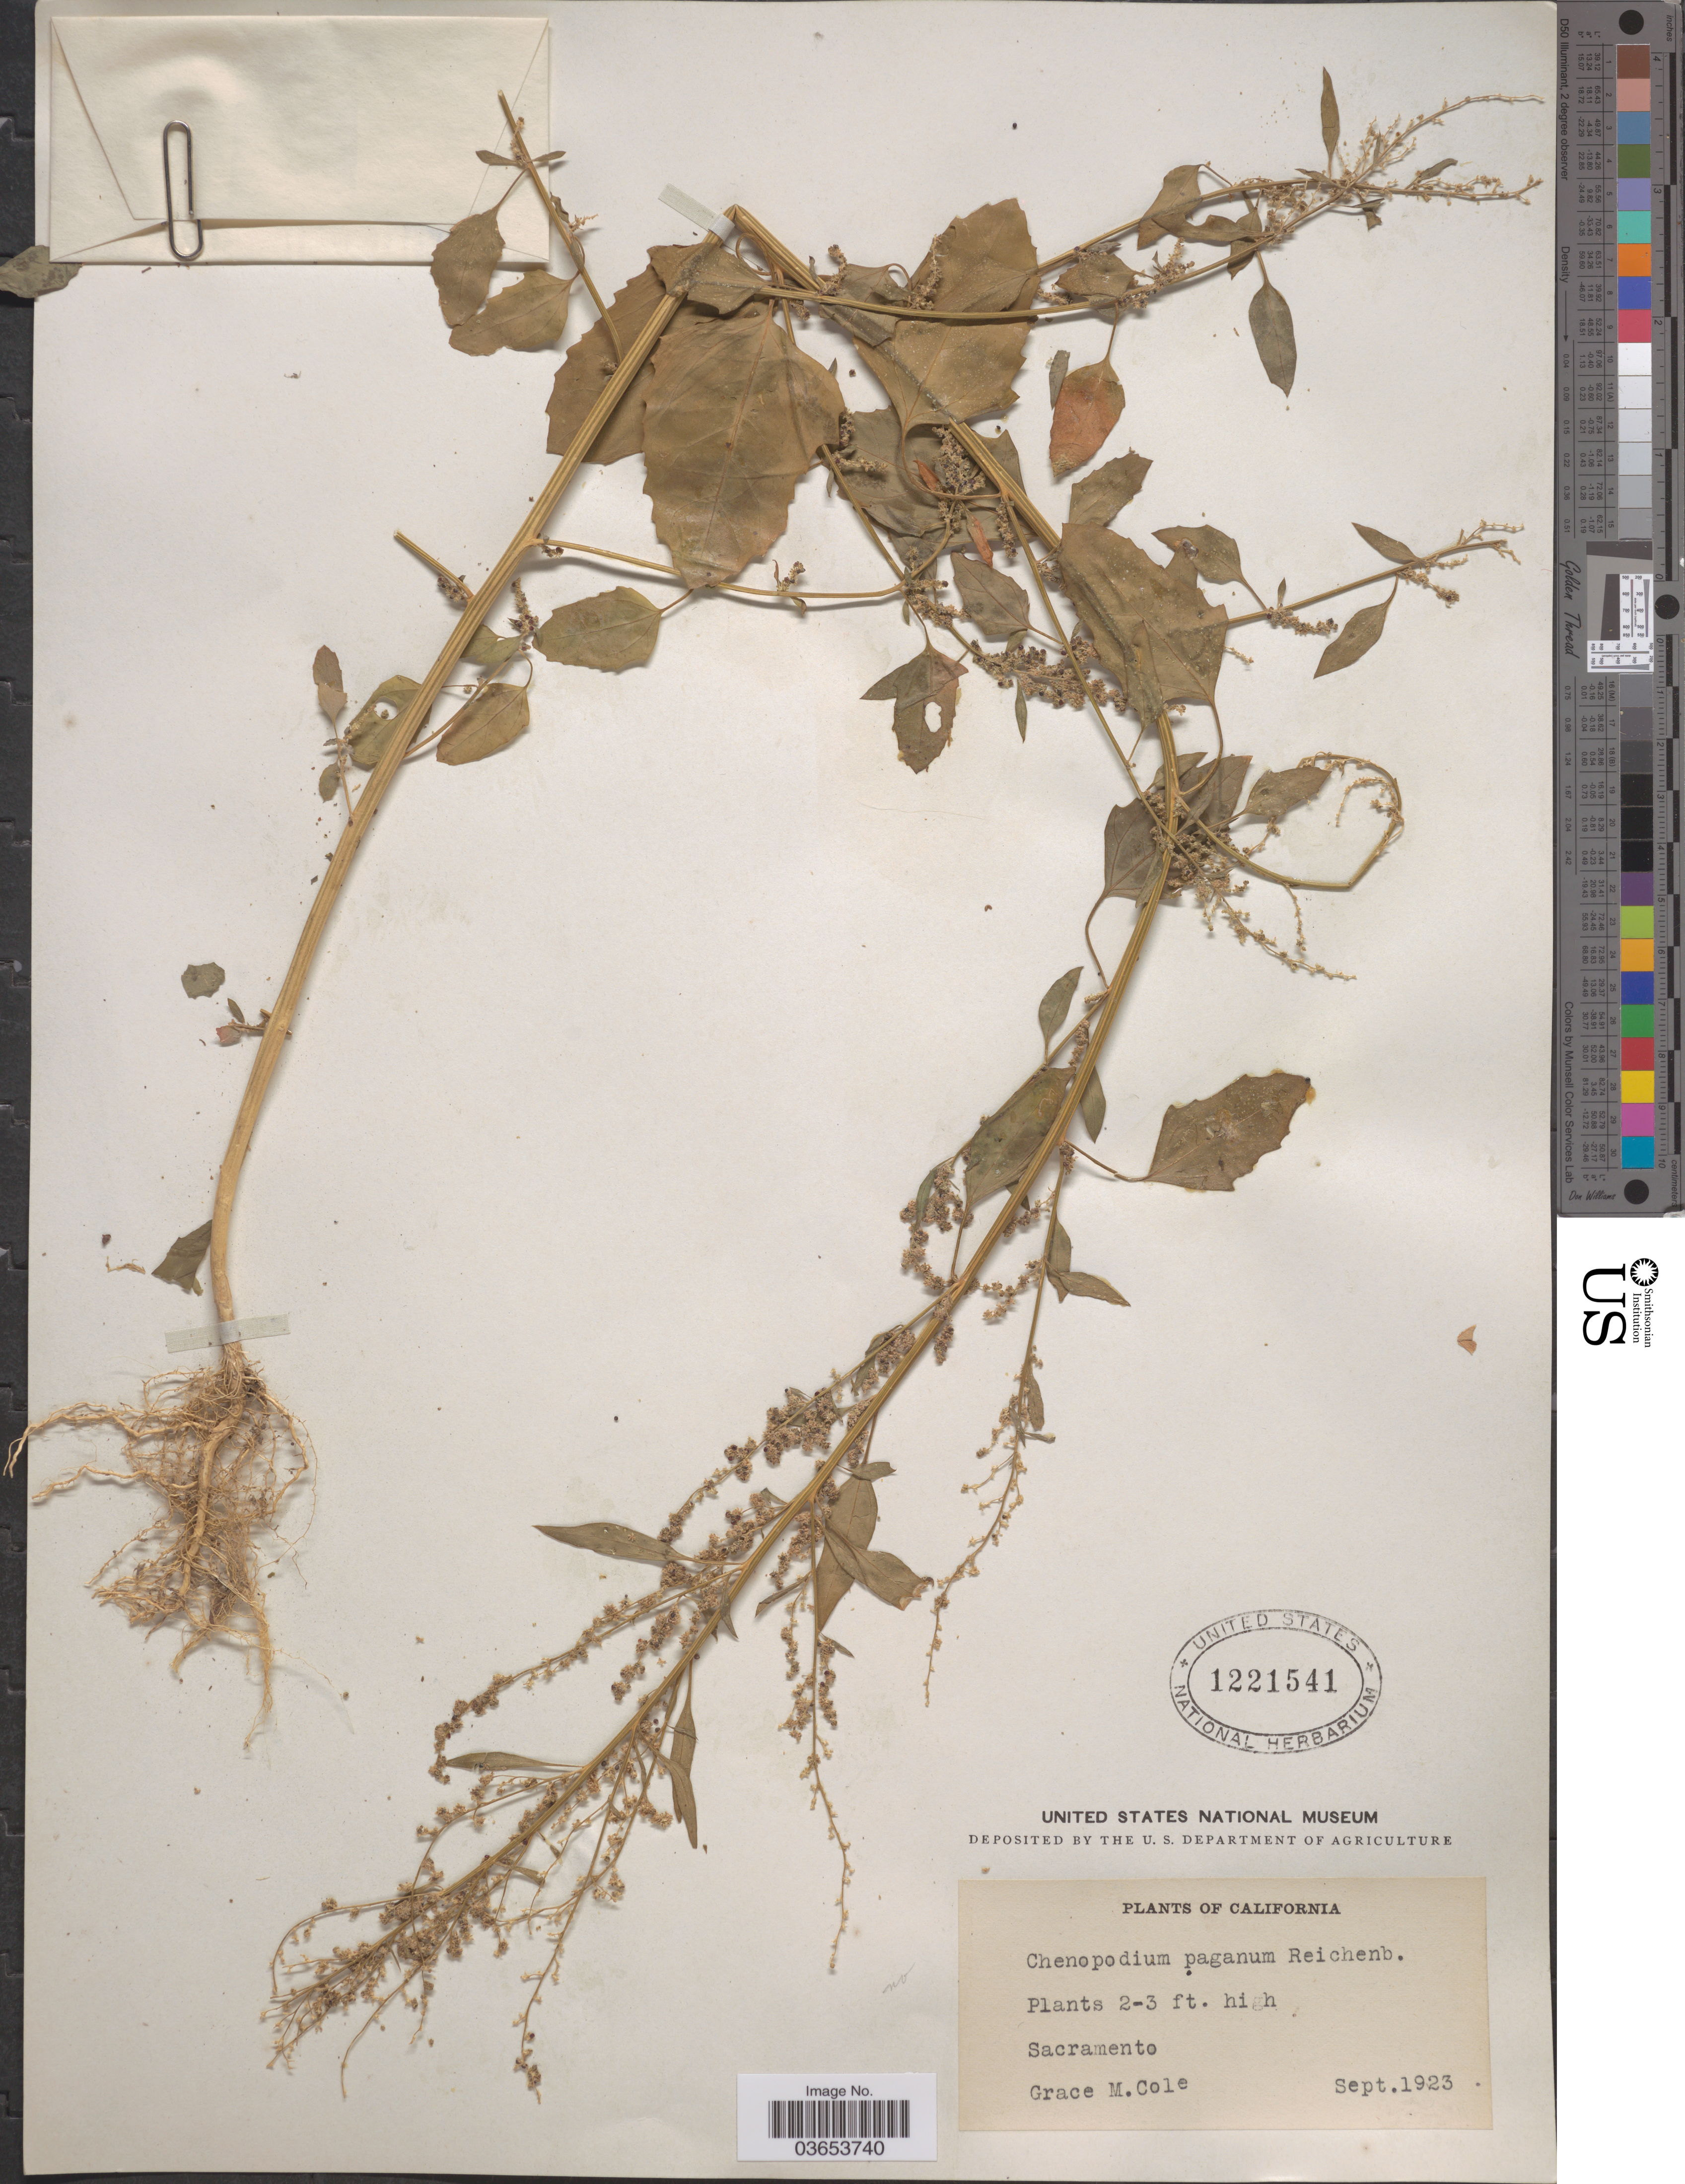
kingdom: Plantae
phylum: Tracheophyta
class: Magnoliopsida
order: Caryophyllales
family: Amaranthaceae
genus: Chenopodium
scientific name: Chenopodium paganum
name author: Rchb.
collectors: G. Cole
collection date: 1923-09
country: United States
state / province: California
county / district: Sacramento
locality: Sacramento.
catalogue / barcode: US 1221541